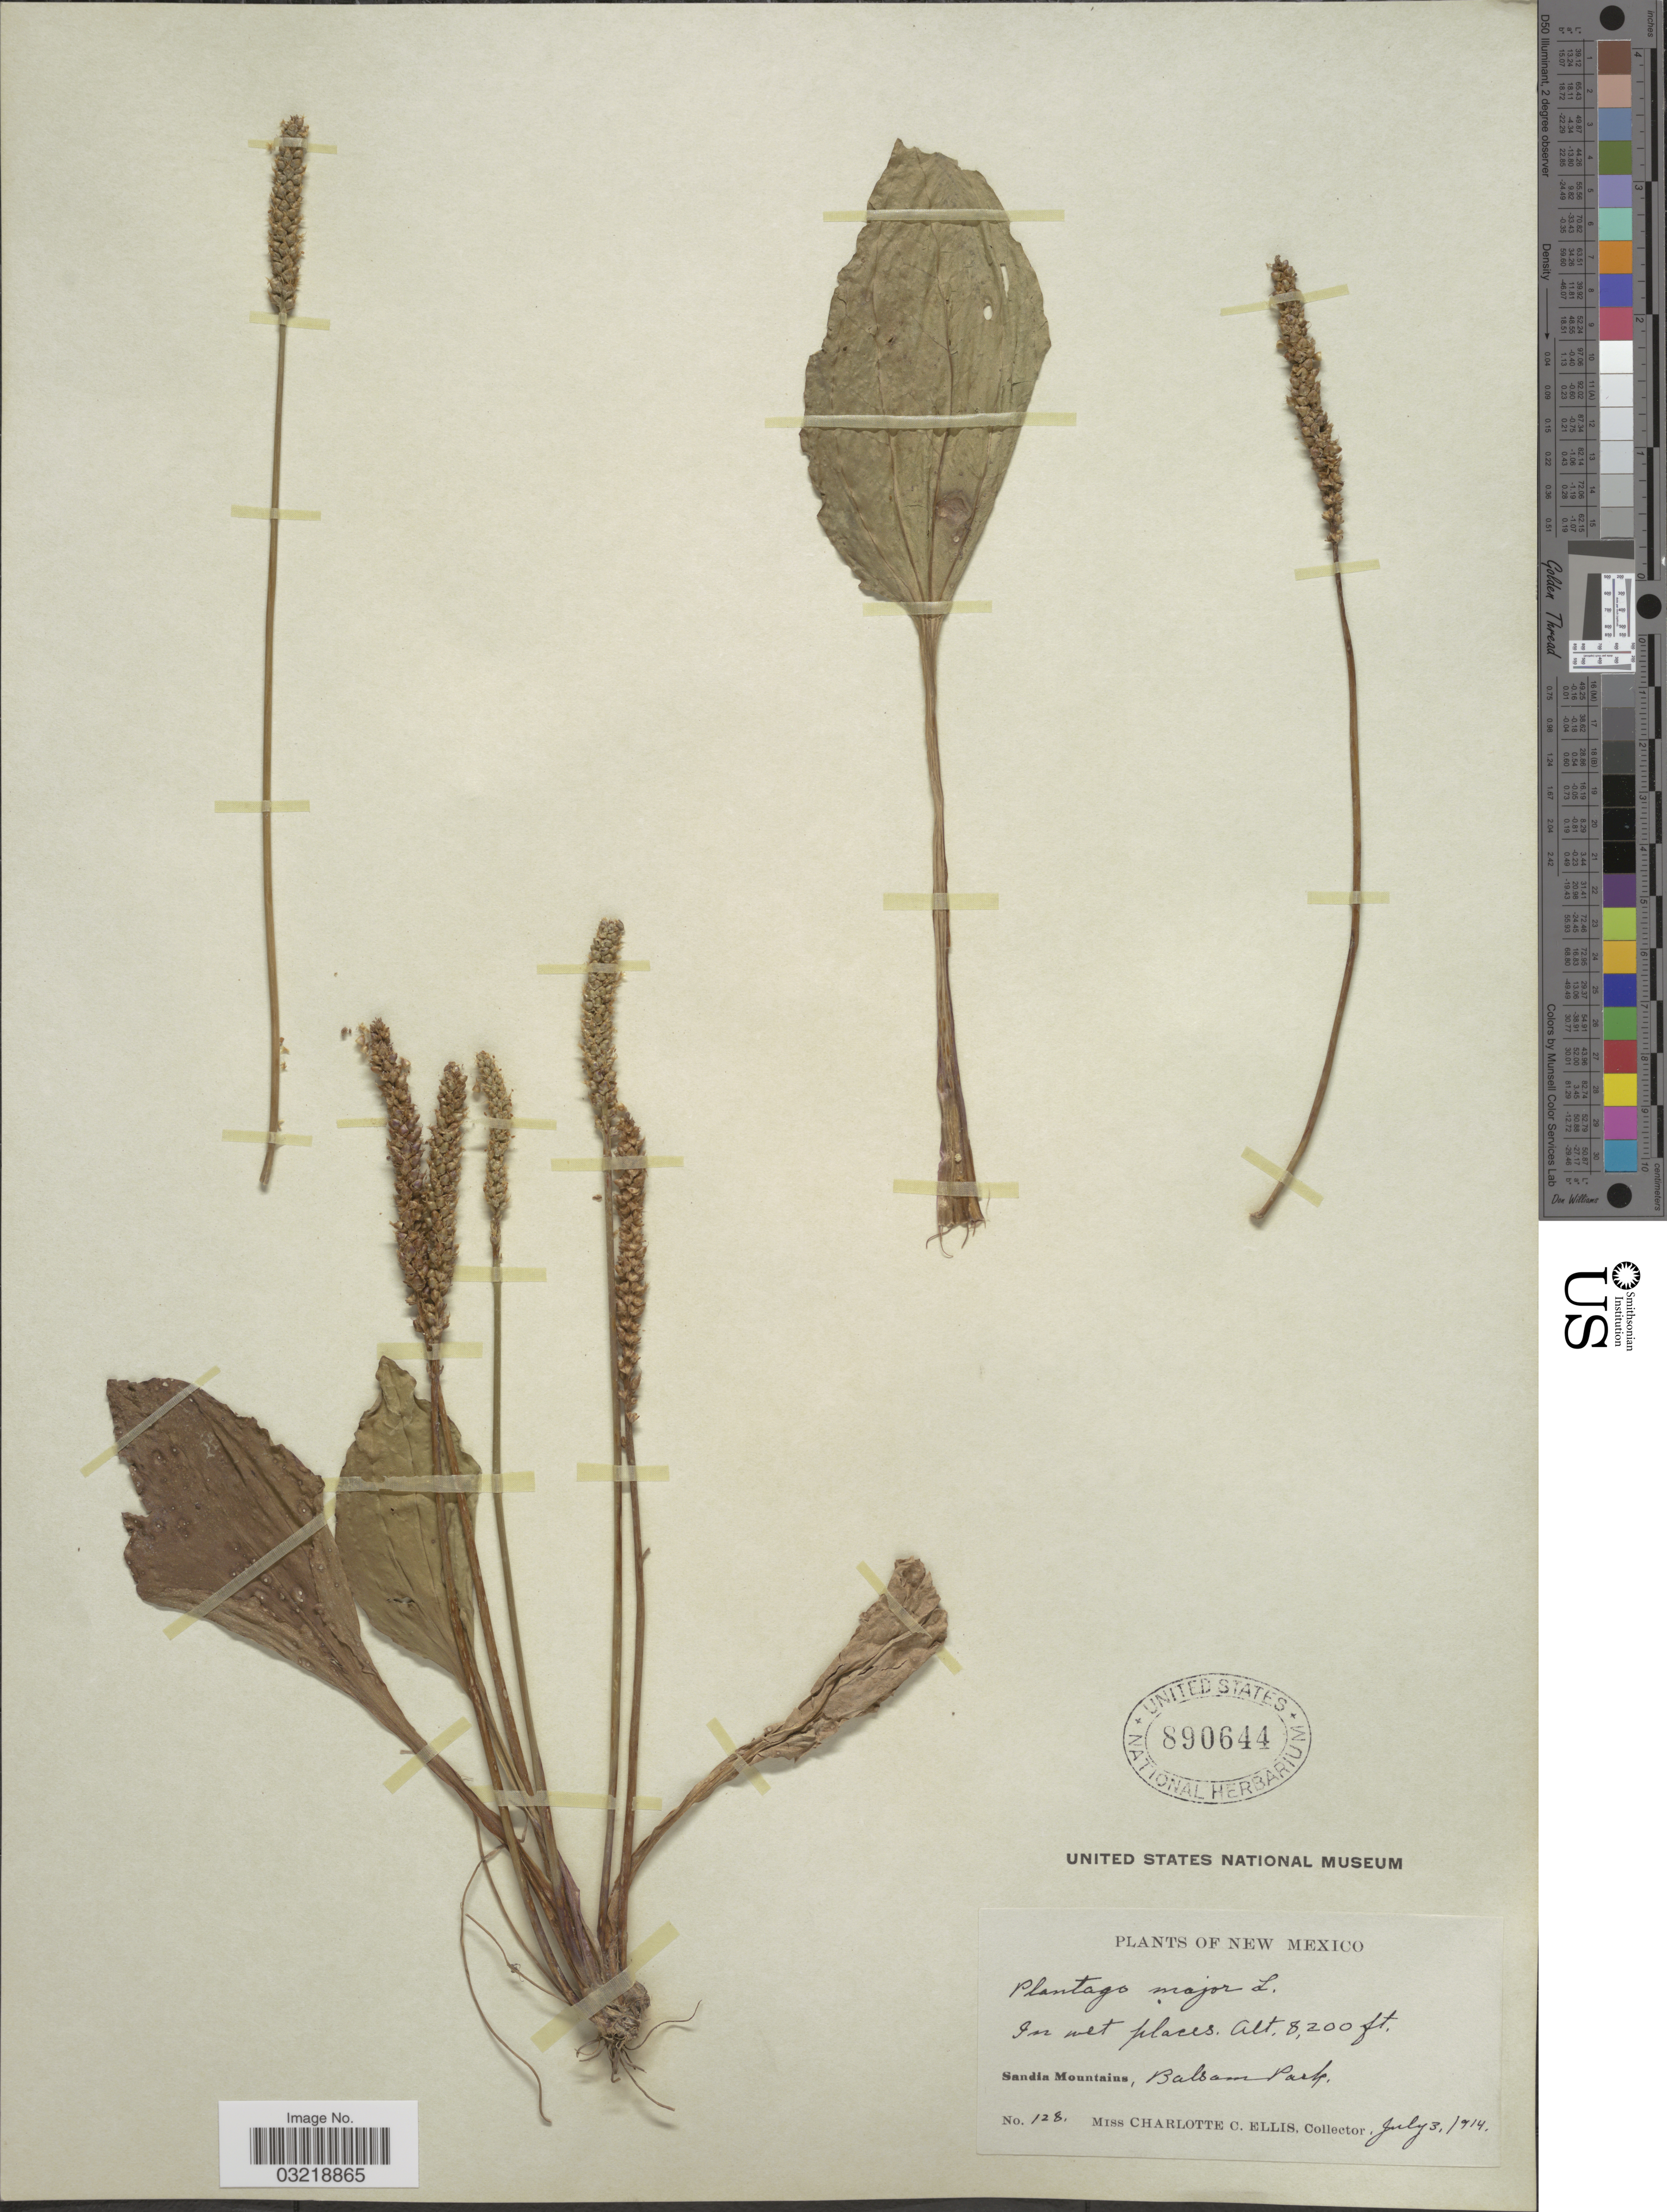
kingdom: Plantae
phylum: Tracheophyta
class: Magnoliopsida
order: Lamiales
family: Plantaginaceae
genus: Plantago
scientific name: Plantago major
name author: L.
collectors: C. C. Ellis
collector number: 128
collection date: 1914-07-03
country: United States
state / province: New Mexico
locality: Sandia Mountains, Balsam Park.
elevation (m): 2499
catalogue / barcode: US 890644